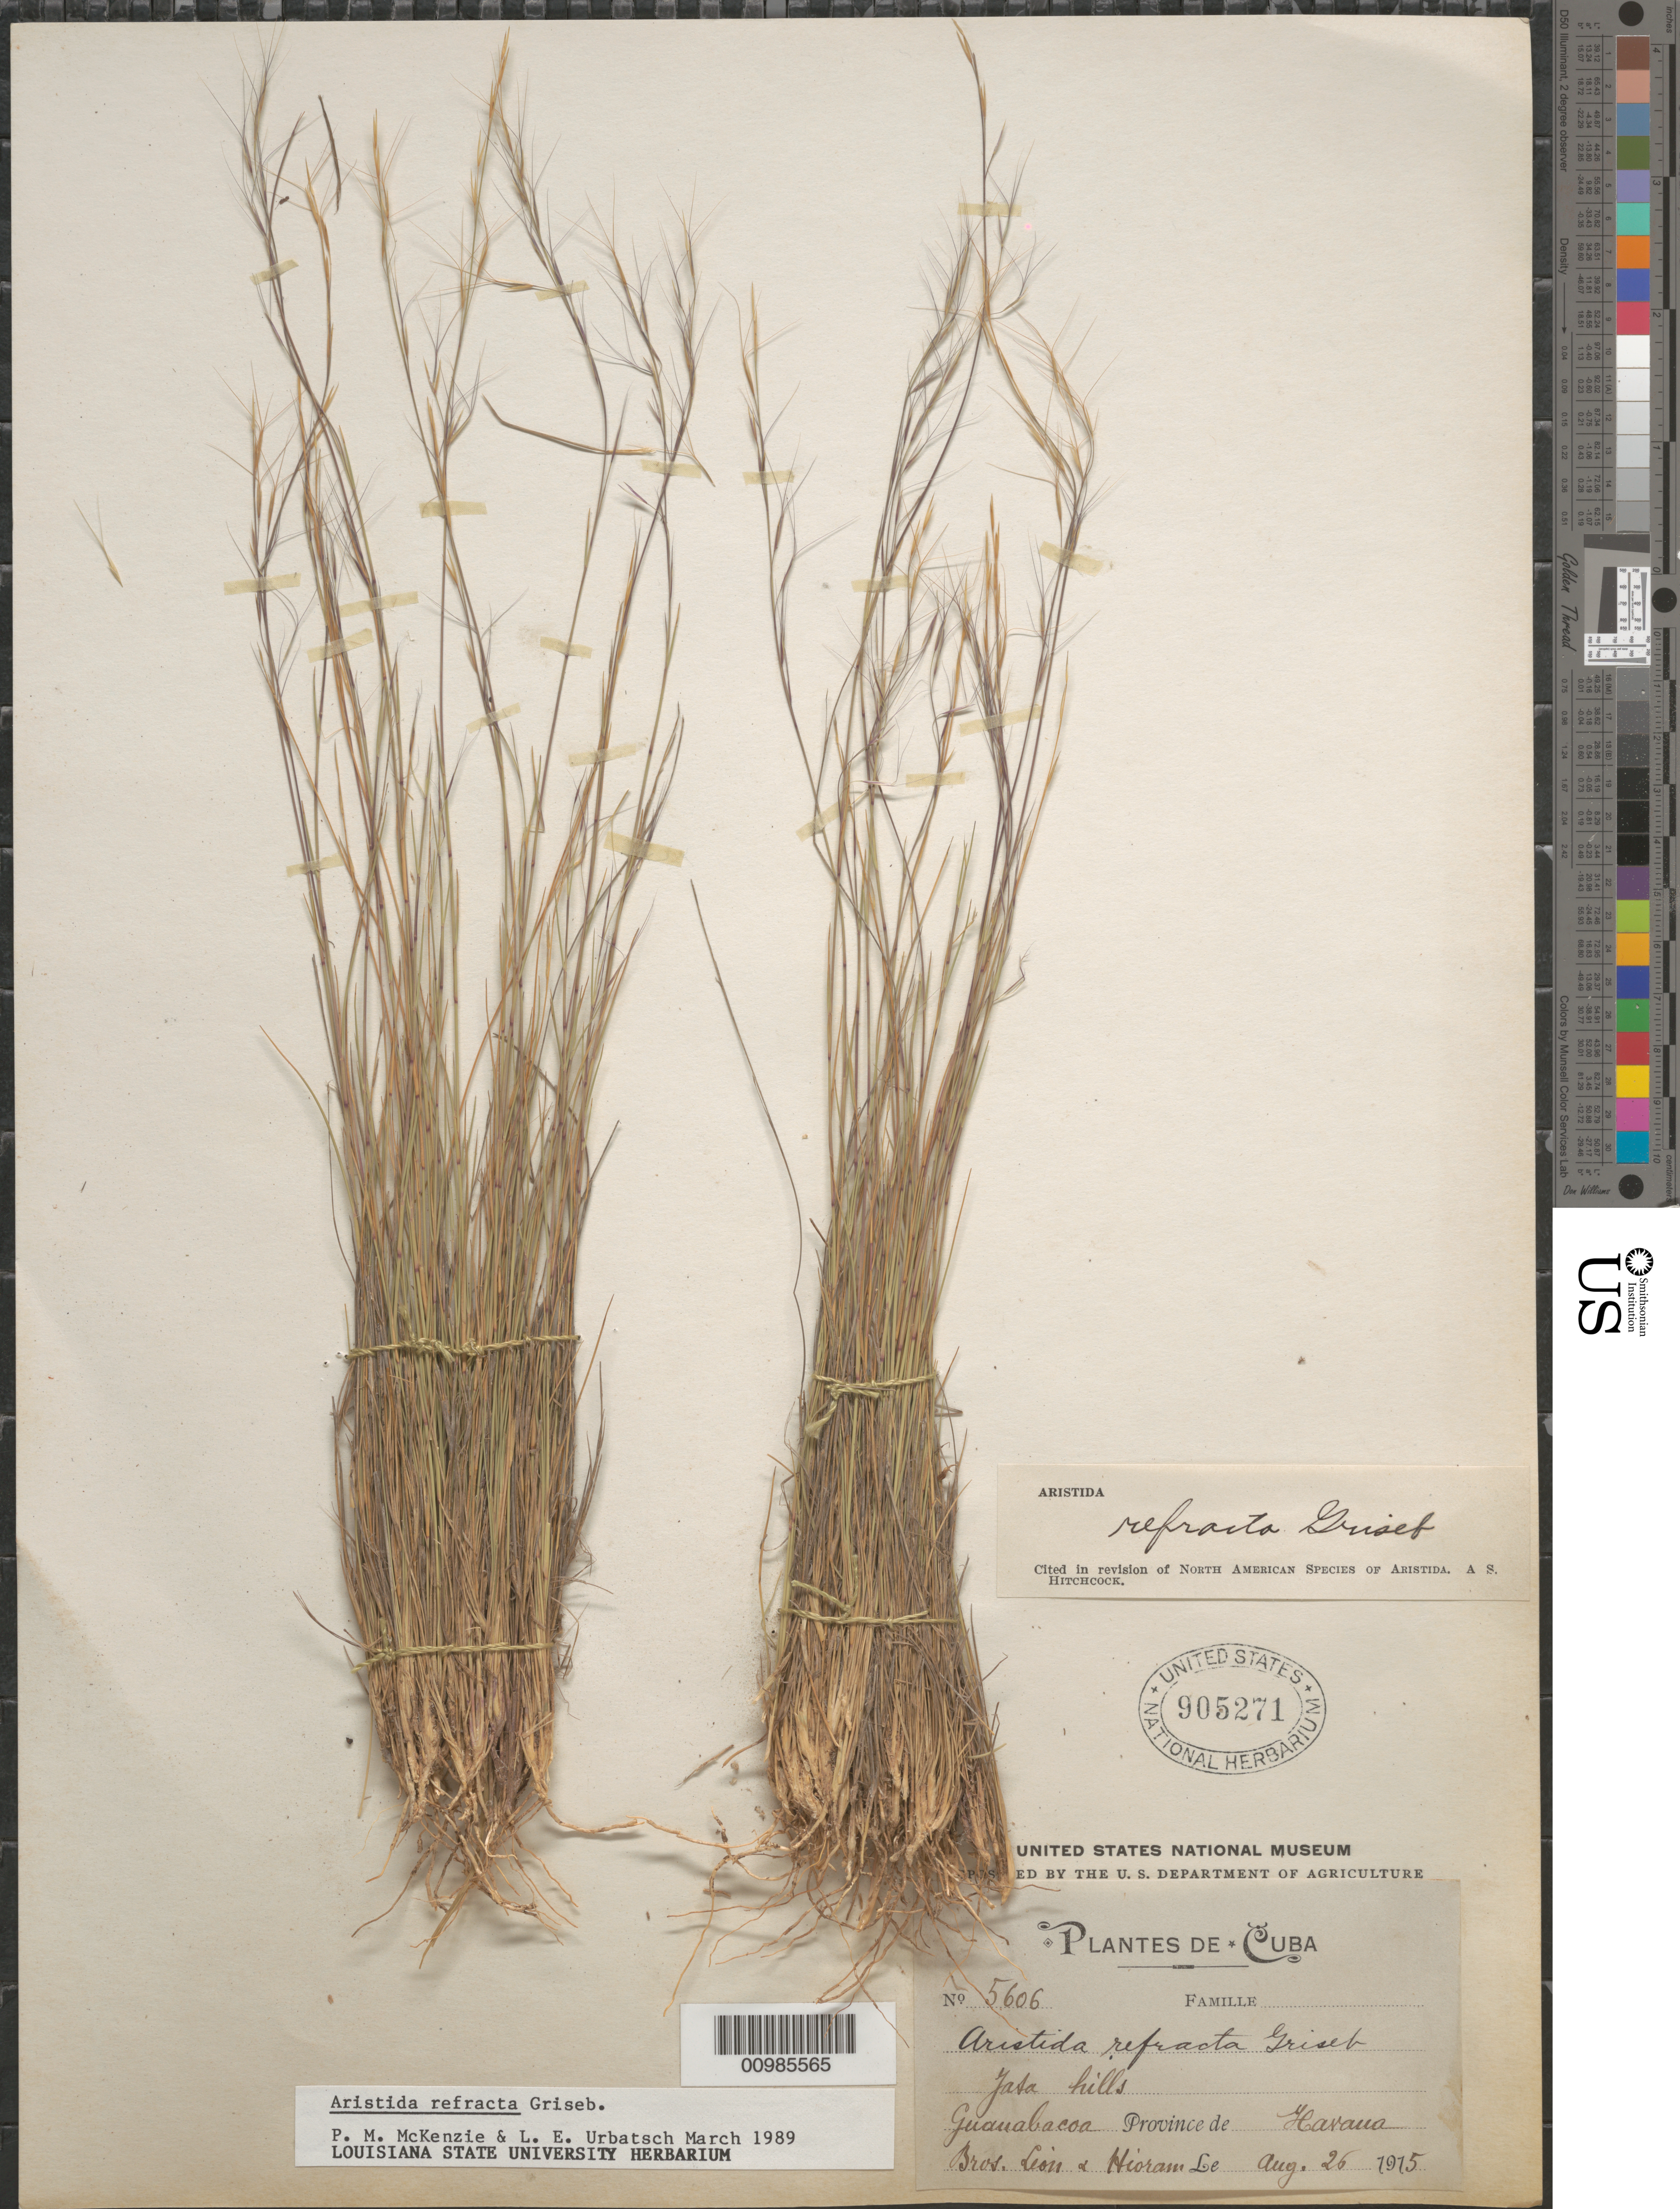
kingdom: Plantae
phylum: Tracheophyta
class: Liliopsida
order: Poales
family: Poaceae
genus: Aristida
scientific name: Aristida refracta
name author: Griseb.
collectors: Bro. León & Bro. Hioram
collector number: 5606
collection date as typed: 26 Aug 1915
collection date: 1915-08-26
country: Cuba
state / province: La Habana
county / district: Municipio Guanabacoa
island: Cuba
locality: Jata hills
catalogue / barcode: US 905271